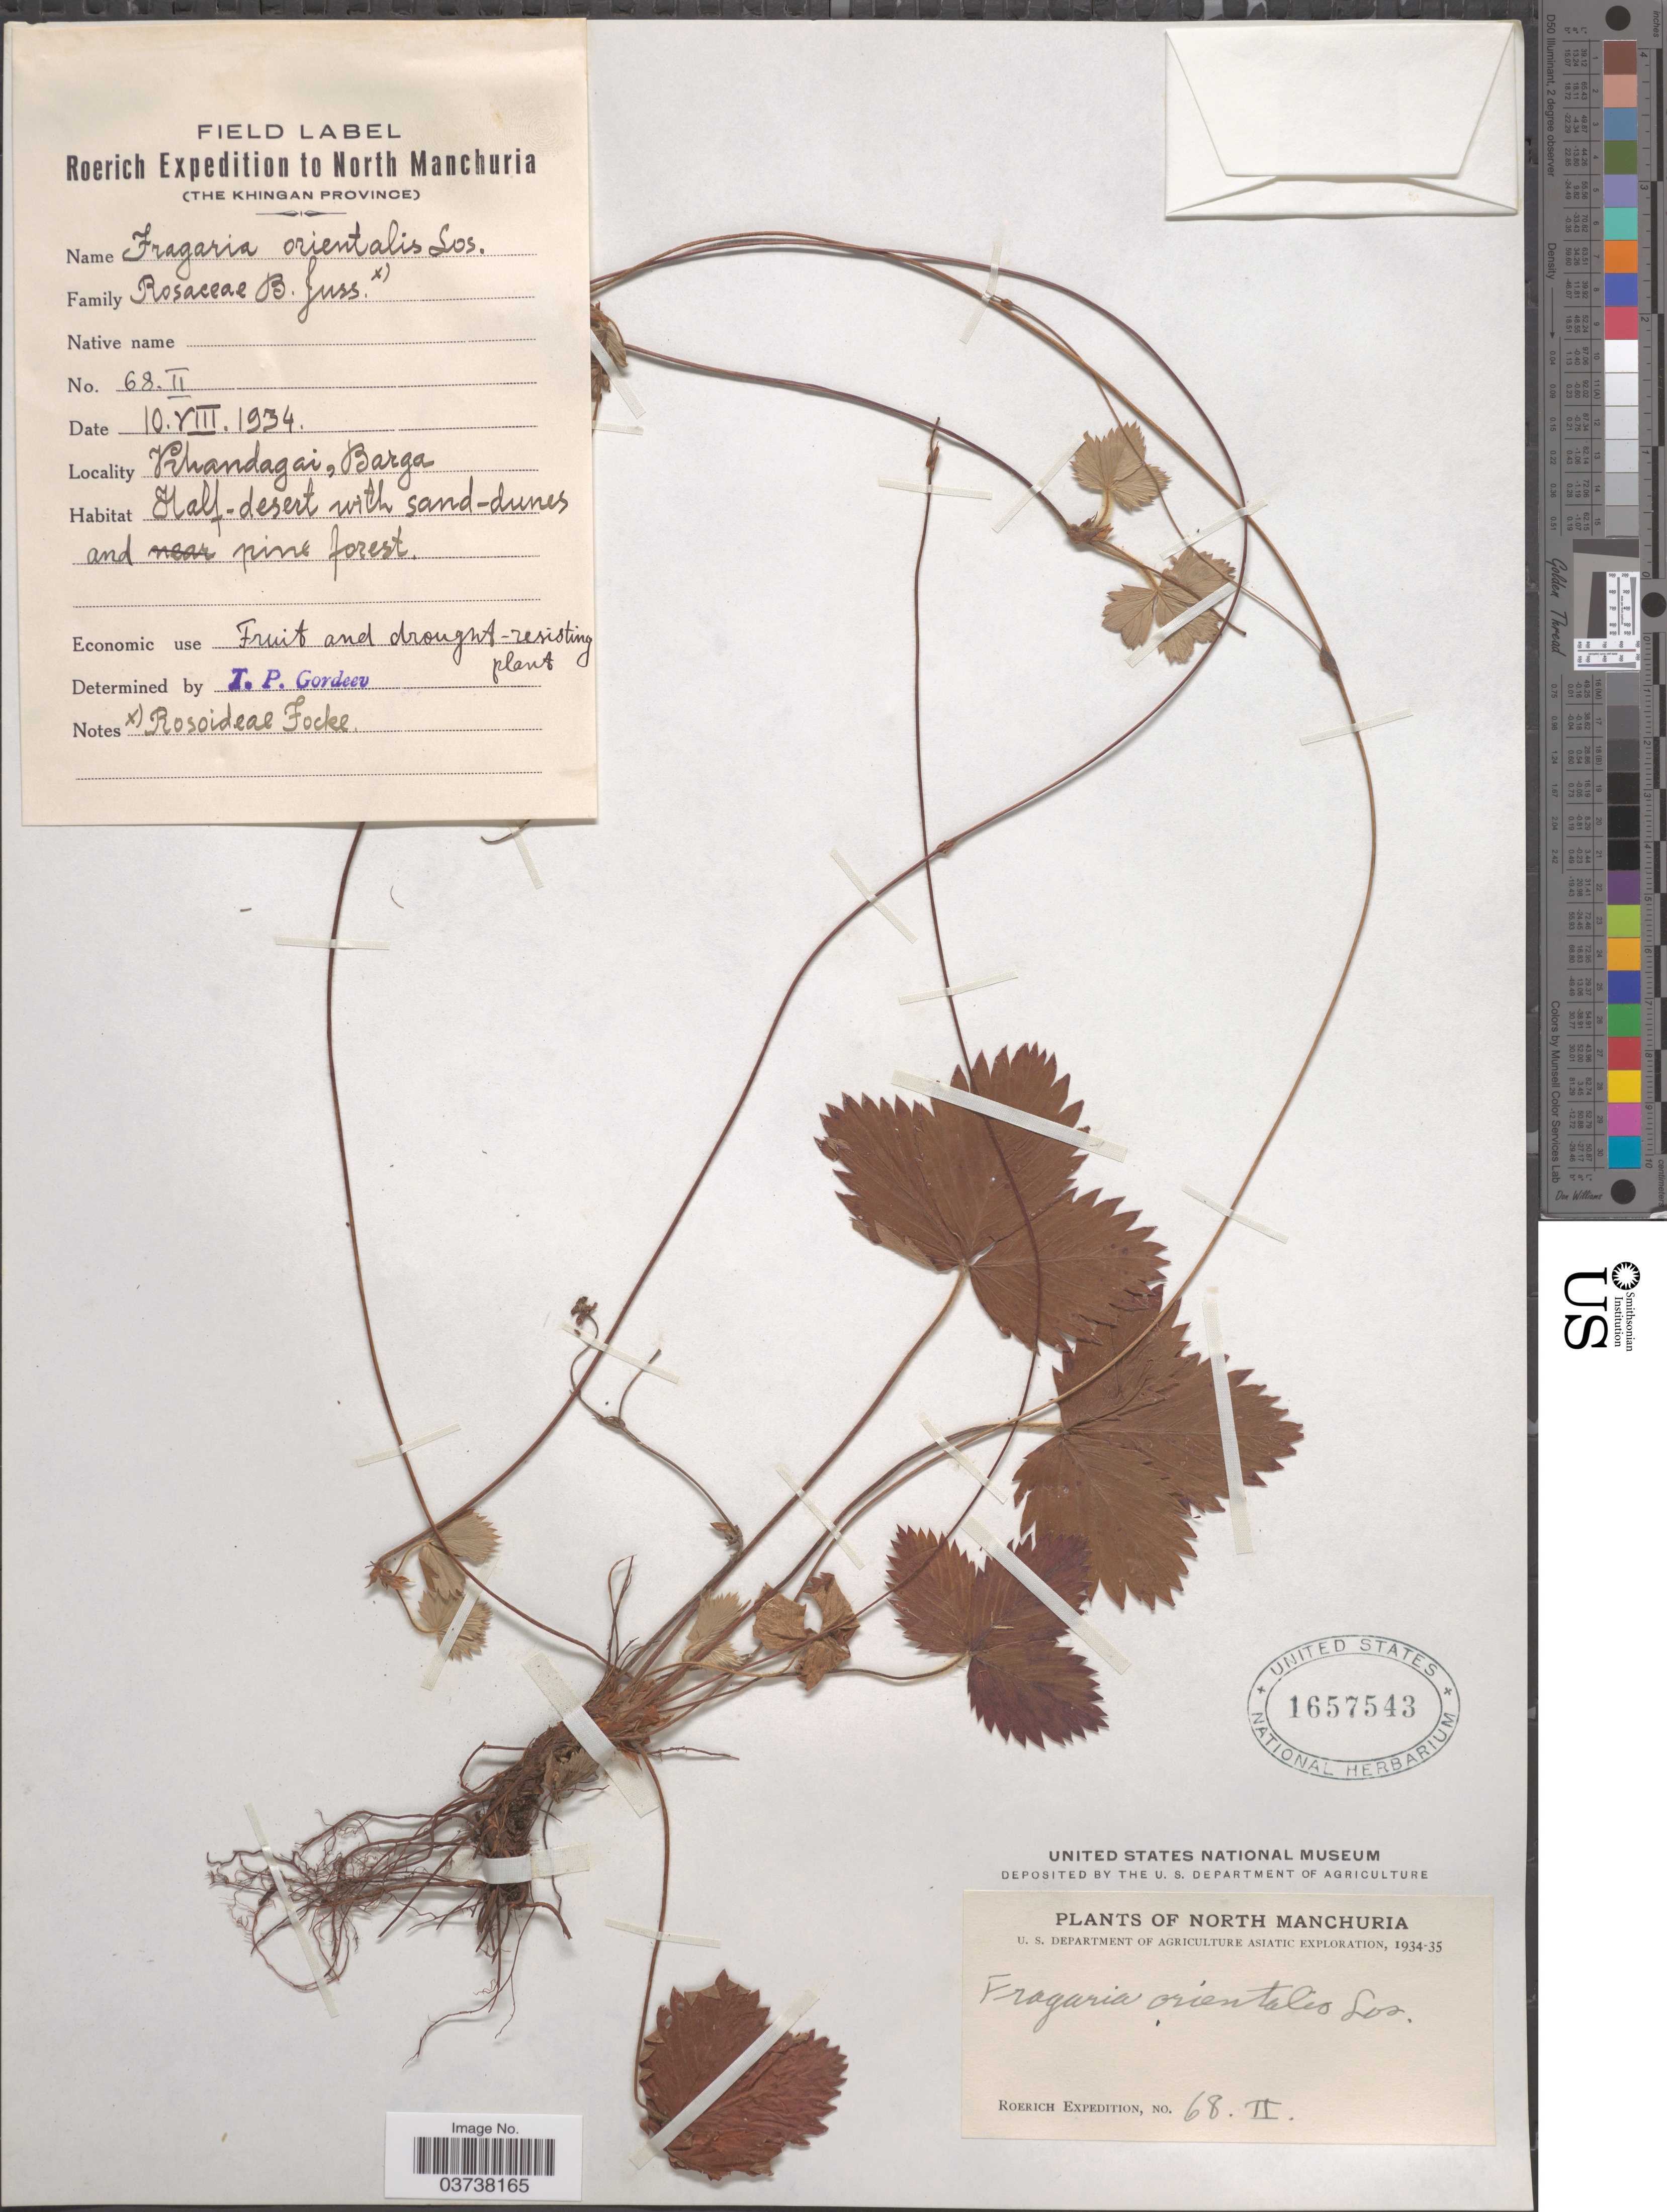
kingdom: Plantae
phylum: Tracheophyta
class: Magnoliopsida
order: Rosales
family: Rosaceae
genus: Fragaria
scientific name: Fragaria orientalis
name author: Losinsk.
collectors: Roerich Expedition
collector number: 68II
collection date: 1934-08-10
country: China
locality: North Manchuria. The Khingan Province. Khandagai, Barga.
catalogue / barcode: US 1657543